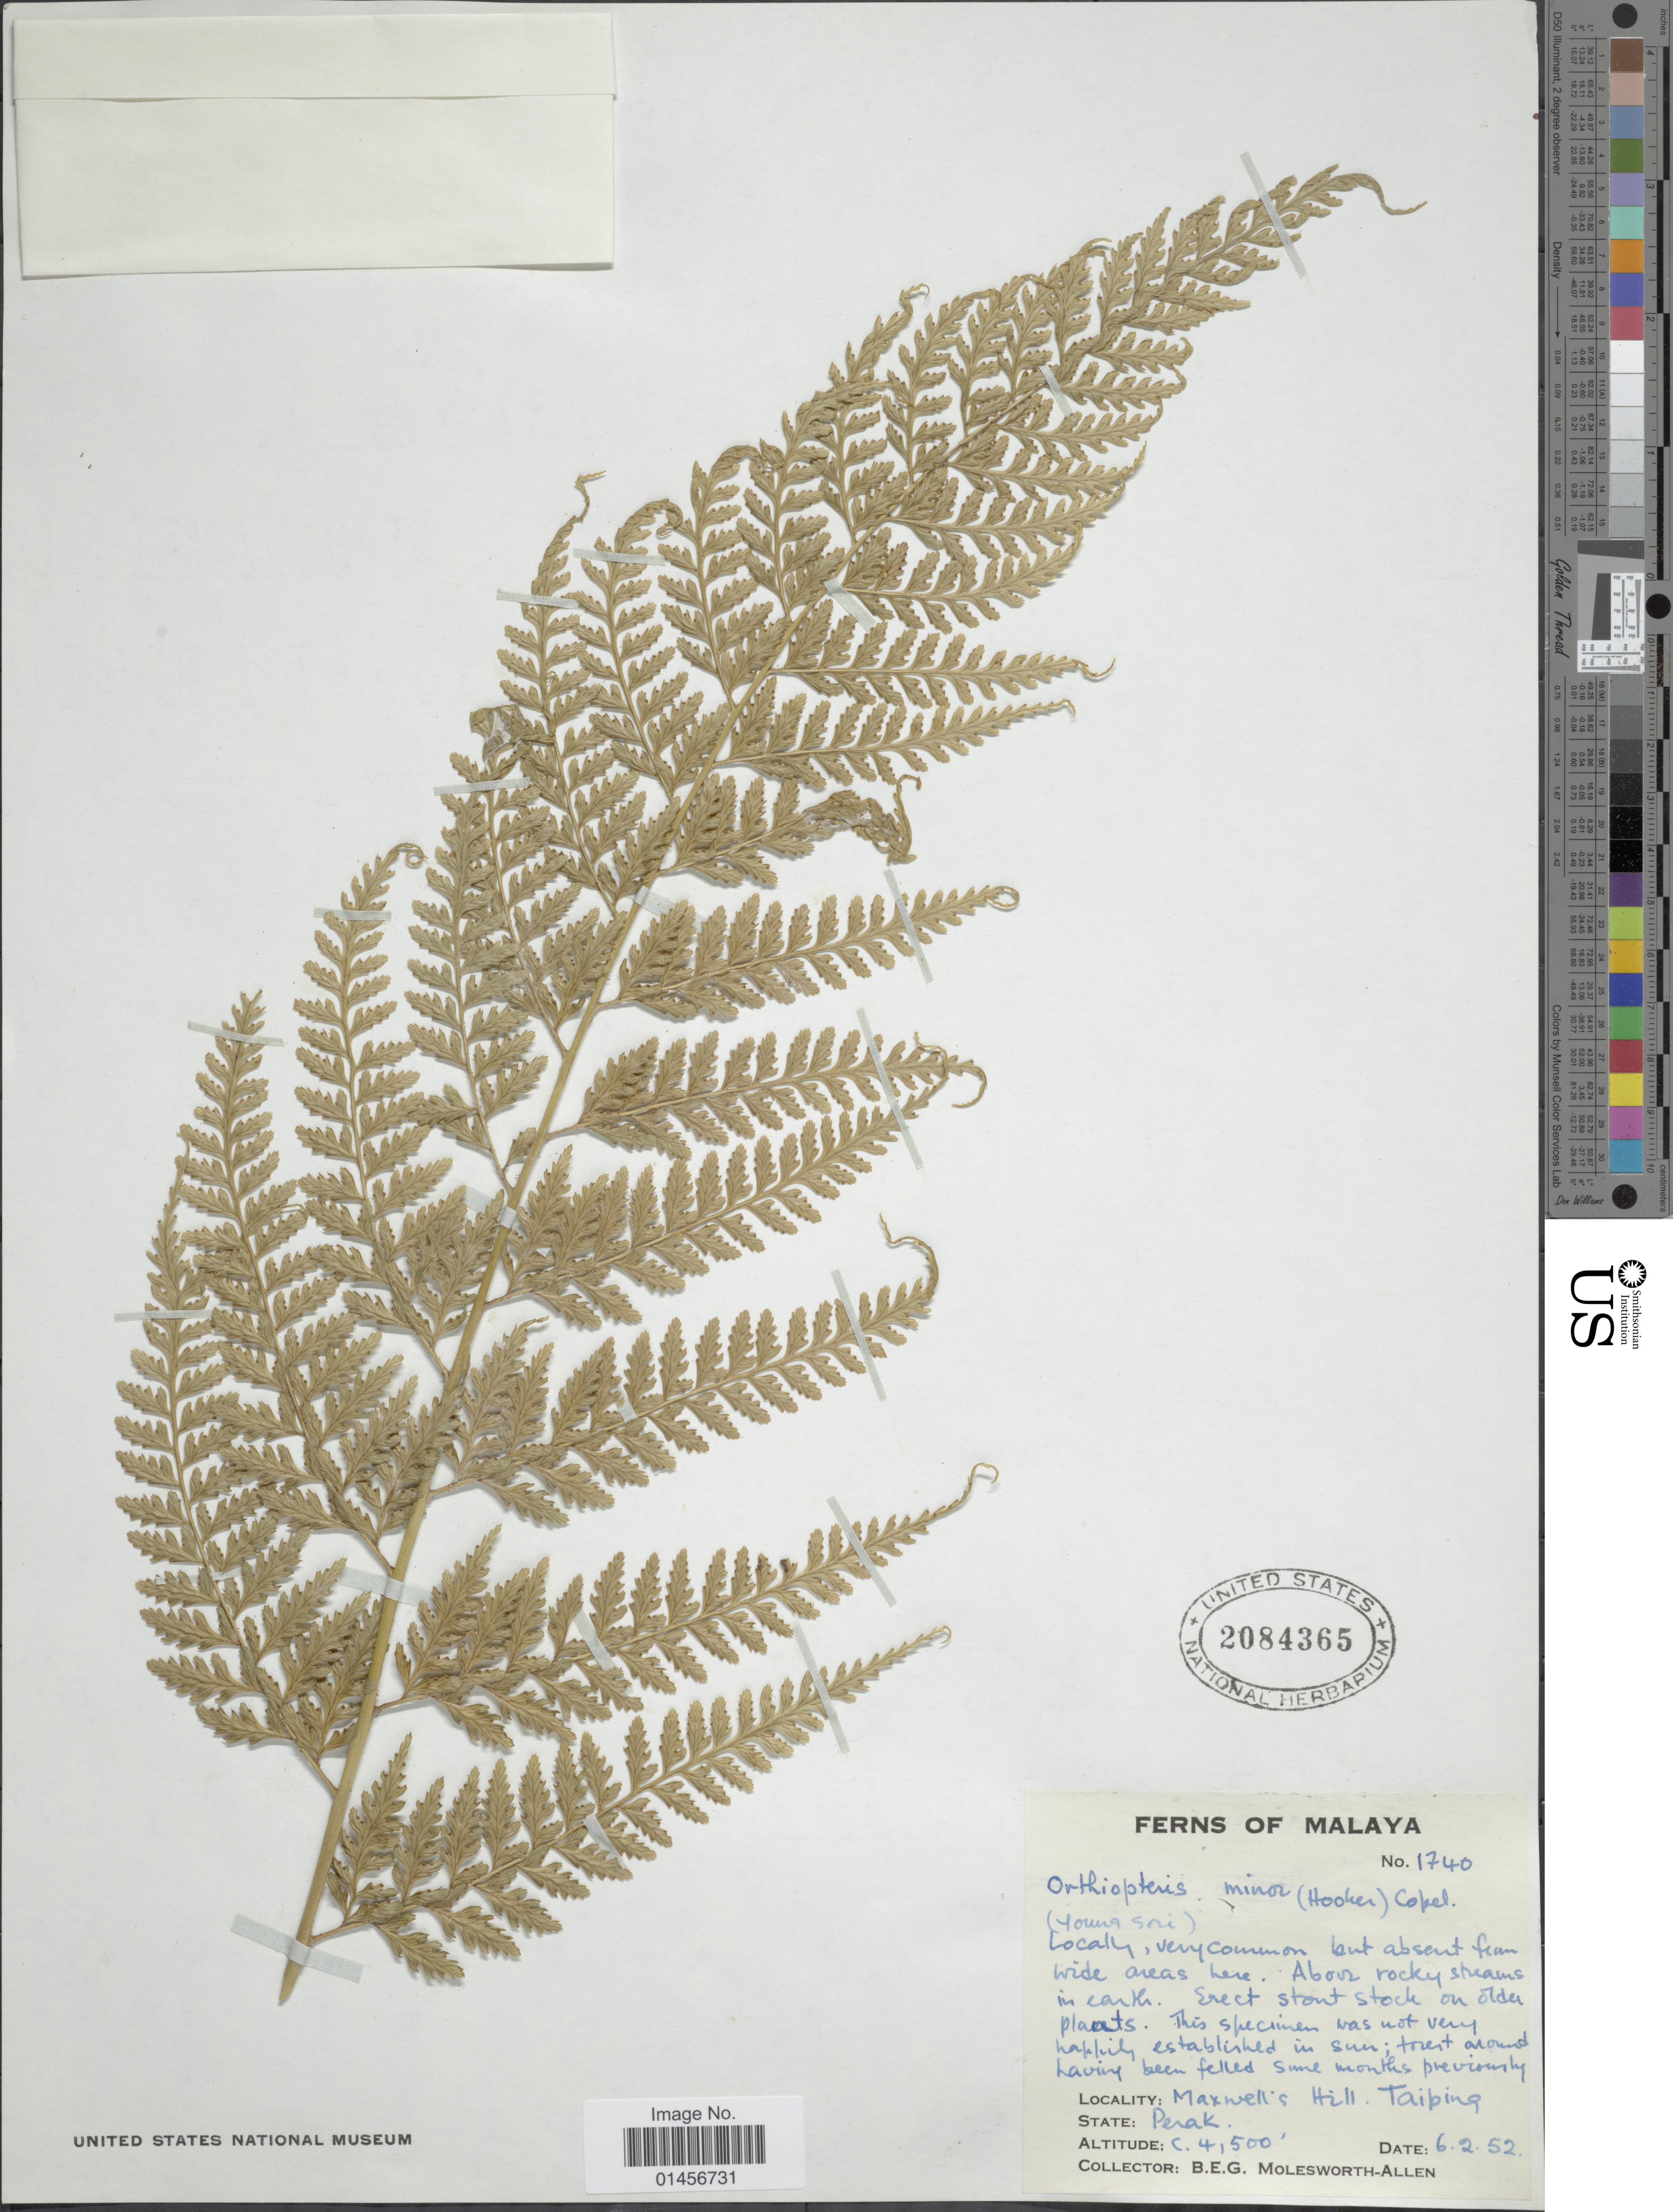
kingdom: Plantae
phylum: Tracheophyta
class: Polypodiopsida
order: Polypodiales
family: Saccolomataceae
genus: Saccoloma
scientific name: Saccoloma campylura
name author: (Kunze) Mett.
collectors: B. E. G. Molesworth-Allen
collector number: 1740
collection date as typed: Transcribed d/m/y: 6/2/52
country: Malaysia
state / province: Perak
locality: Malaya, Maxwell's Hill. Taiping.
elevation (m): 1372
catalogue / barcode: US 2084365